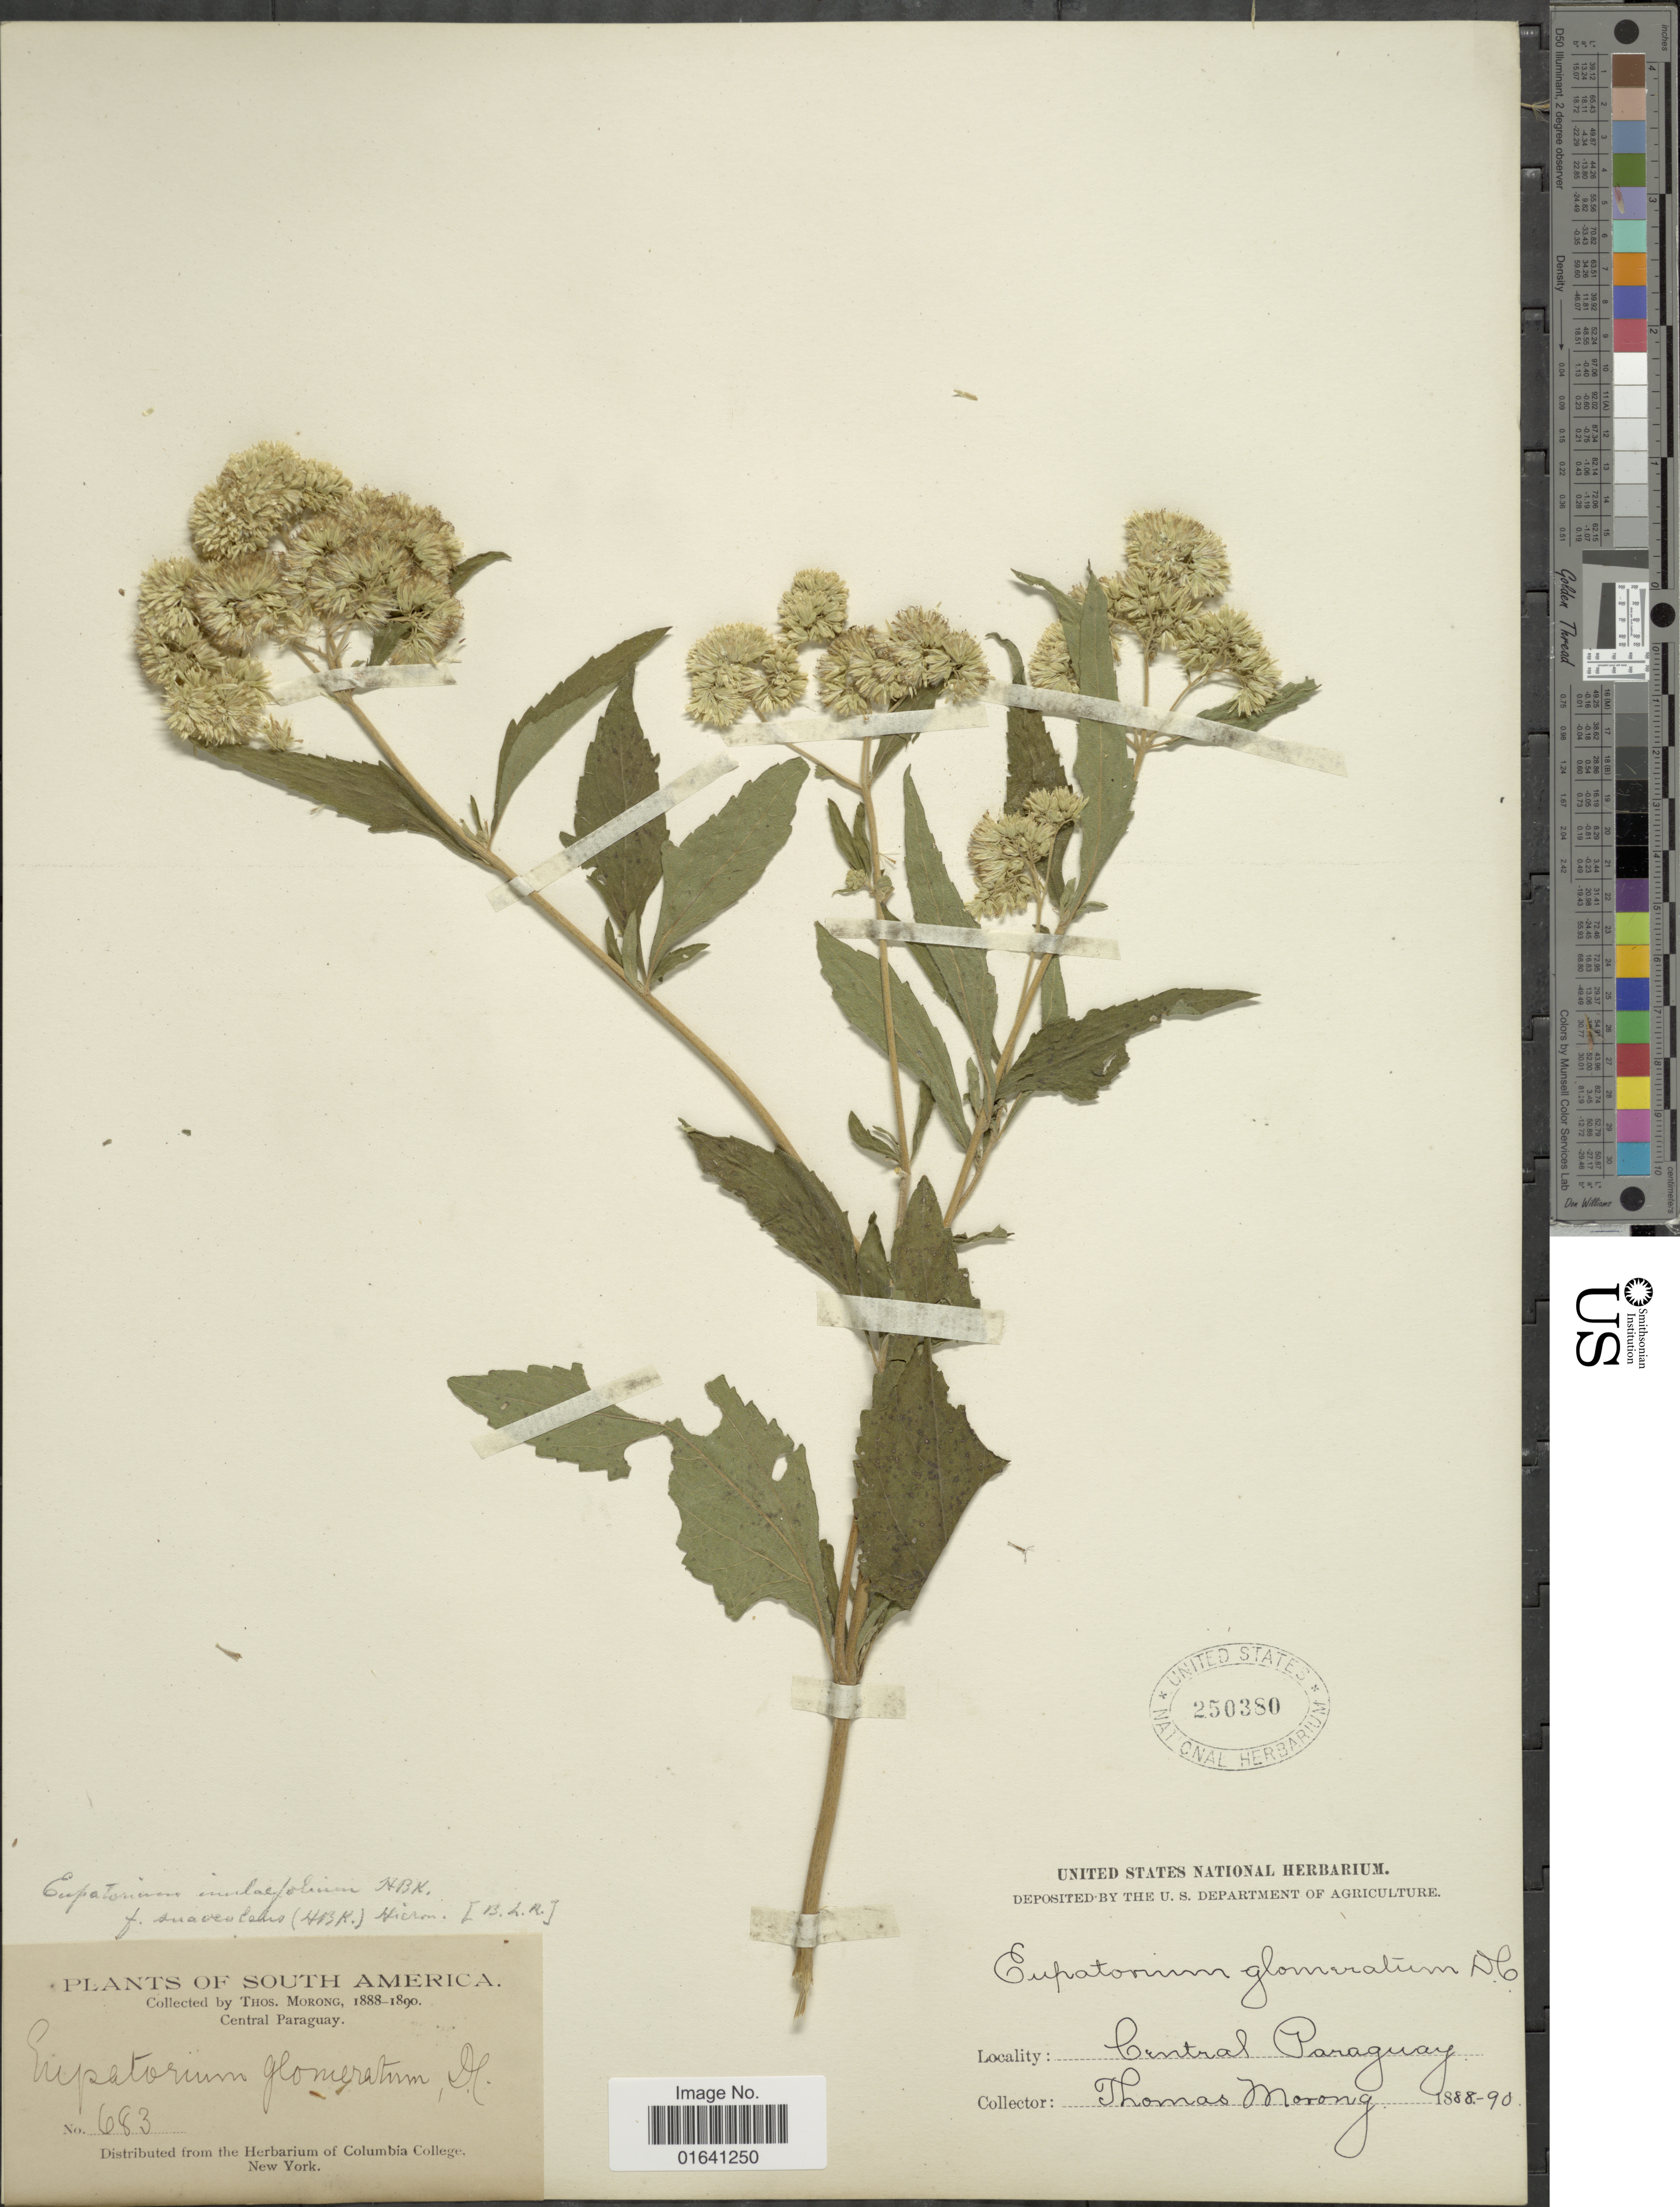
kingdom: Plantae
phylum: Tracheophyta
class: Magnoliopsida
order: Asterales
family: Asteraceae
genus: Austroeupatorium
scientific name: Austroeupatorium inulaefolium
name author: (Kunth) R.M. King & H. Rob.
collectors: ex herb. T. Morong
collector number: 683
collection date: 1888/1890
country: Paraguay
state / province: Central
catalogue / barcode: US 250380